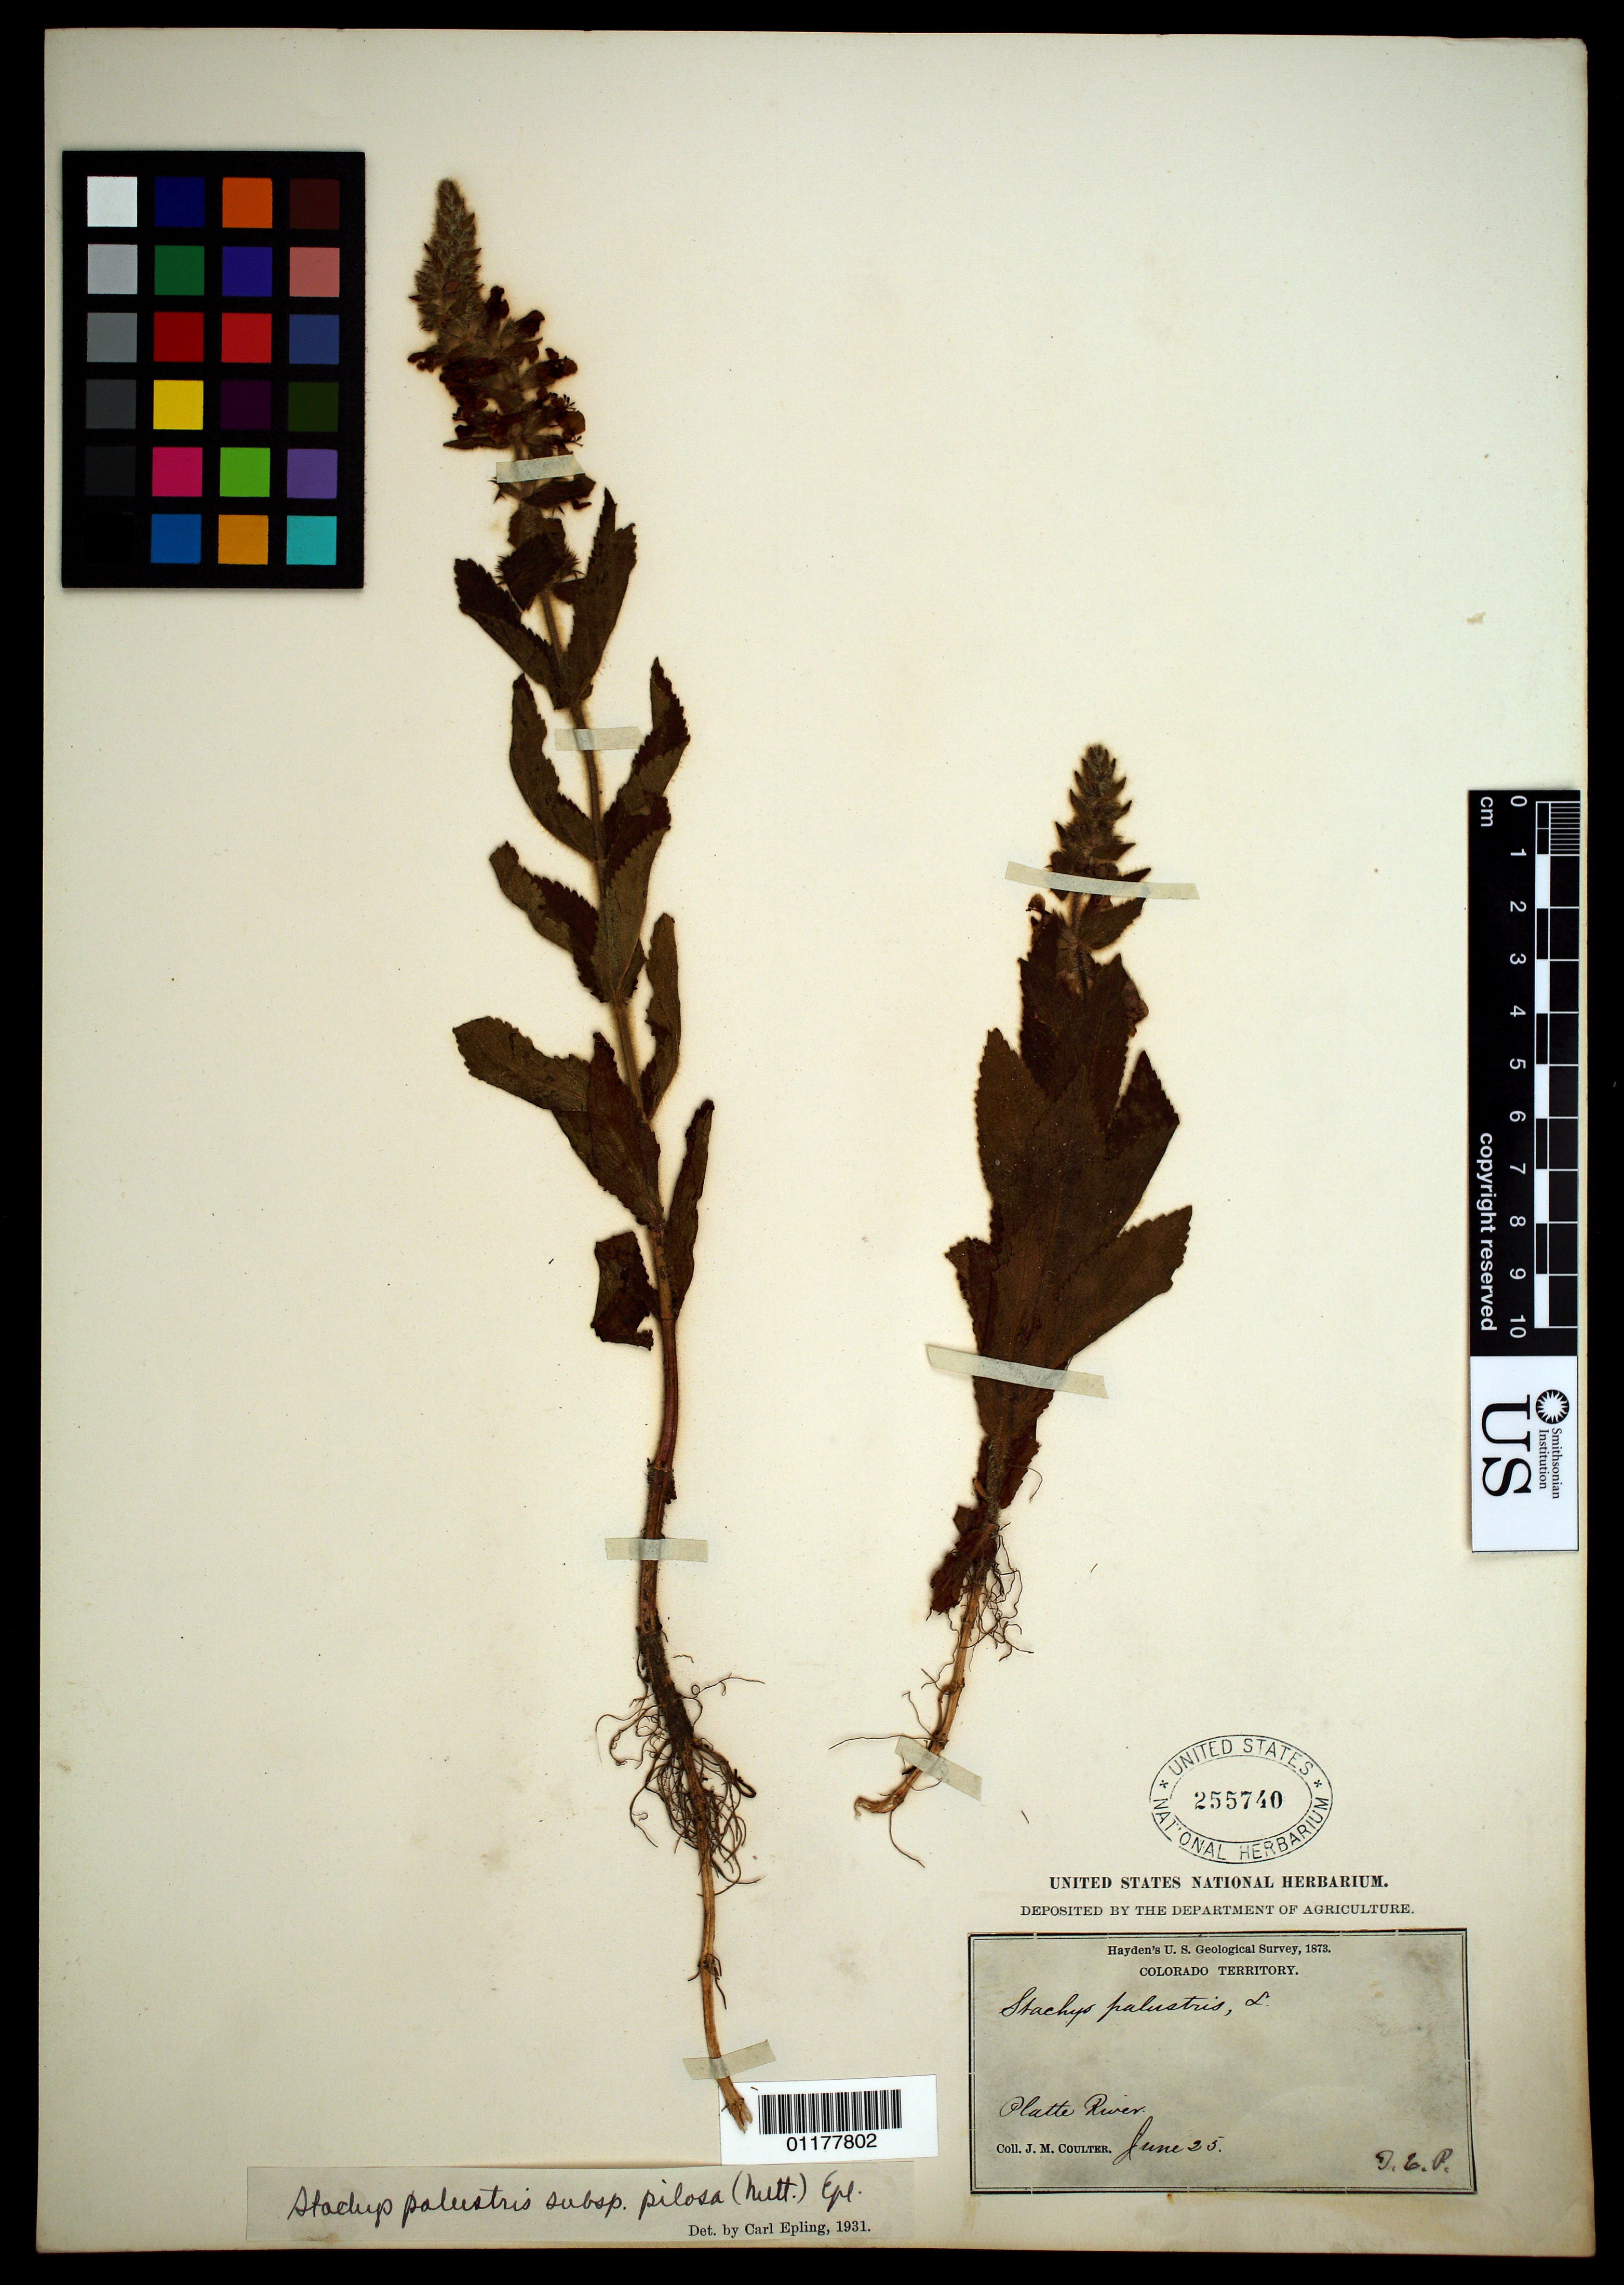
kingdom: Plantae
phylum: Tracheophyta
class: Magnoliopsida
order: Lamiales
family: Lamiaceae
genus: Stachys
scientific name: Stachys palustris subsp. pilosa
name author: Nutt.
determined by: Epling, C. C.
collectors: J. M. Coulter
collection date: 1873-06-25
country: United States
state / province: Colorado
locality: Platte River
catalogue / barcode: US 255740